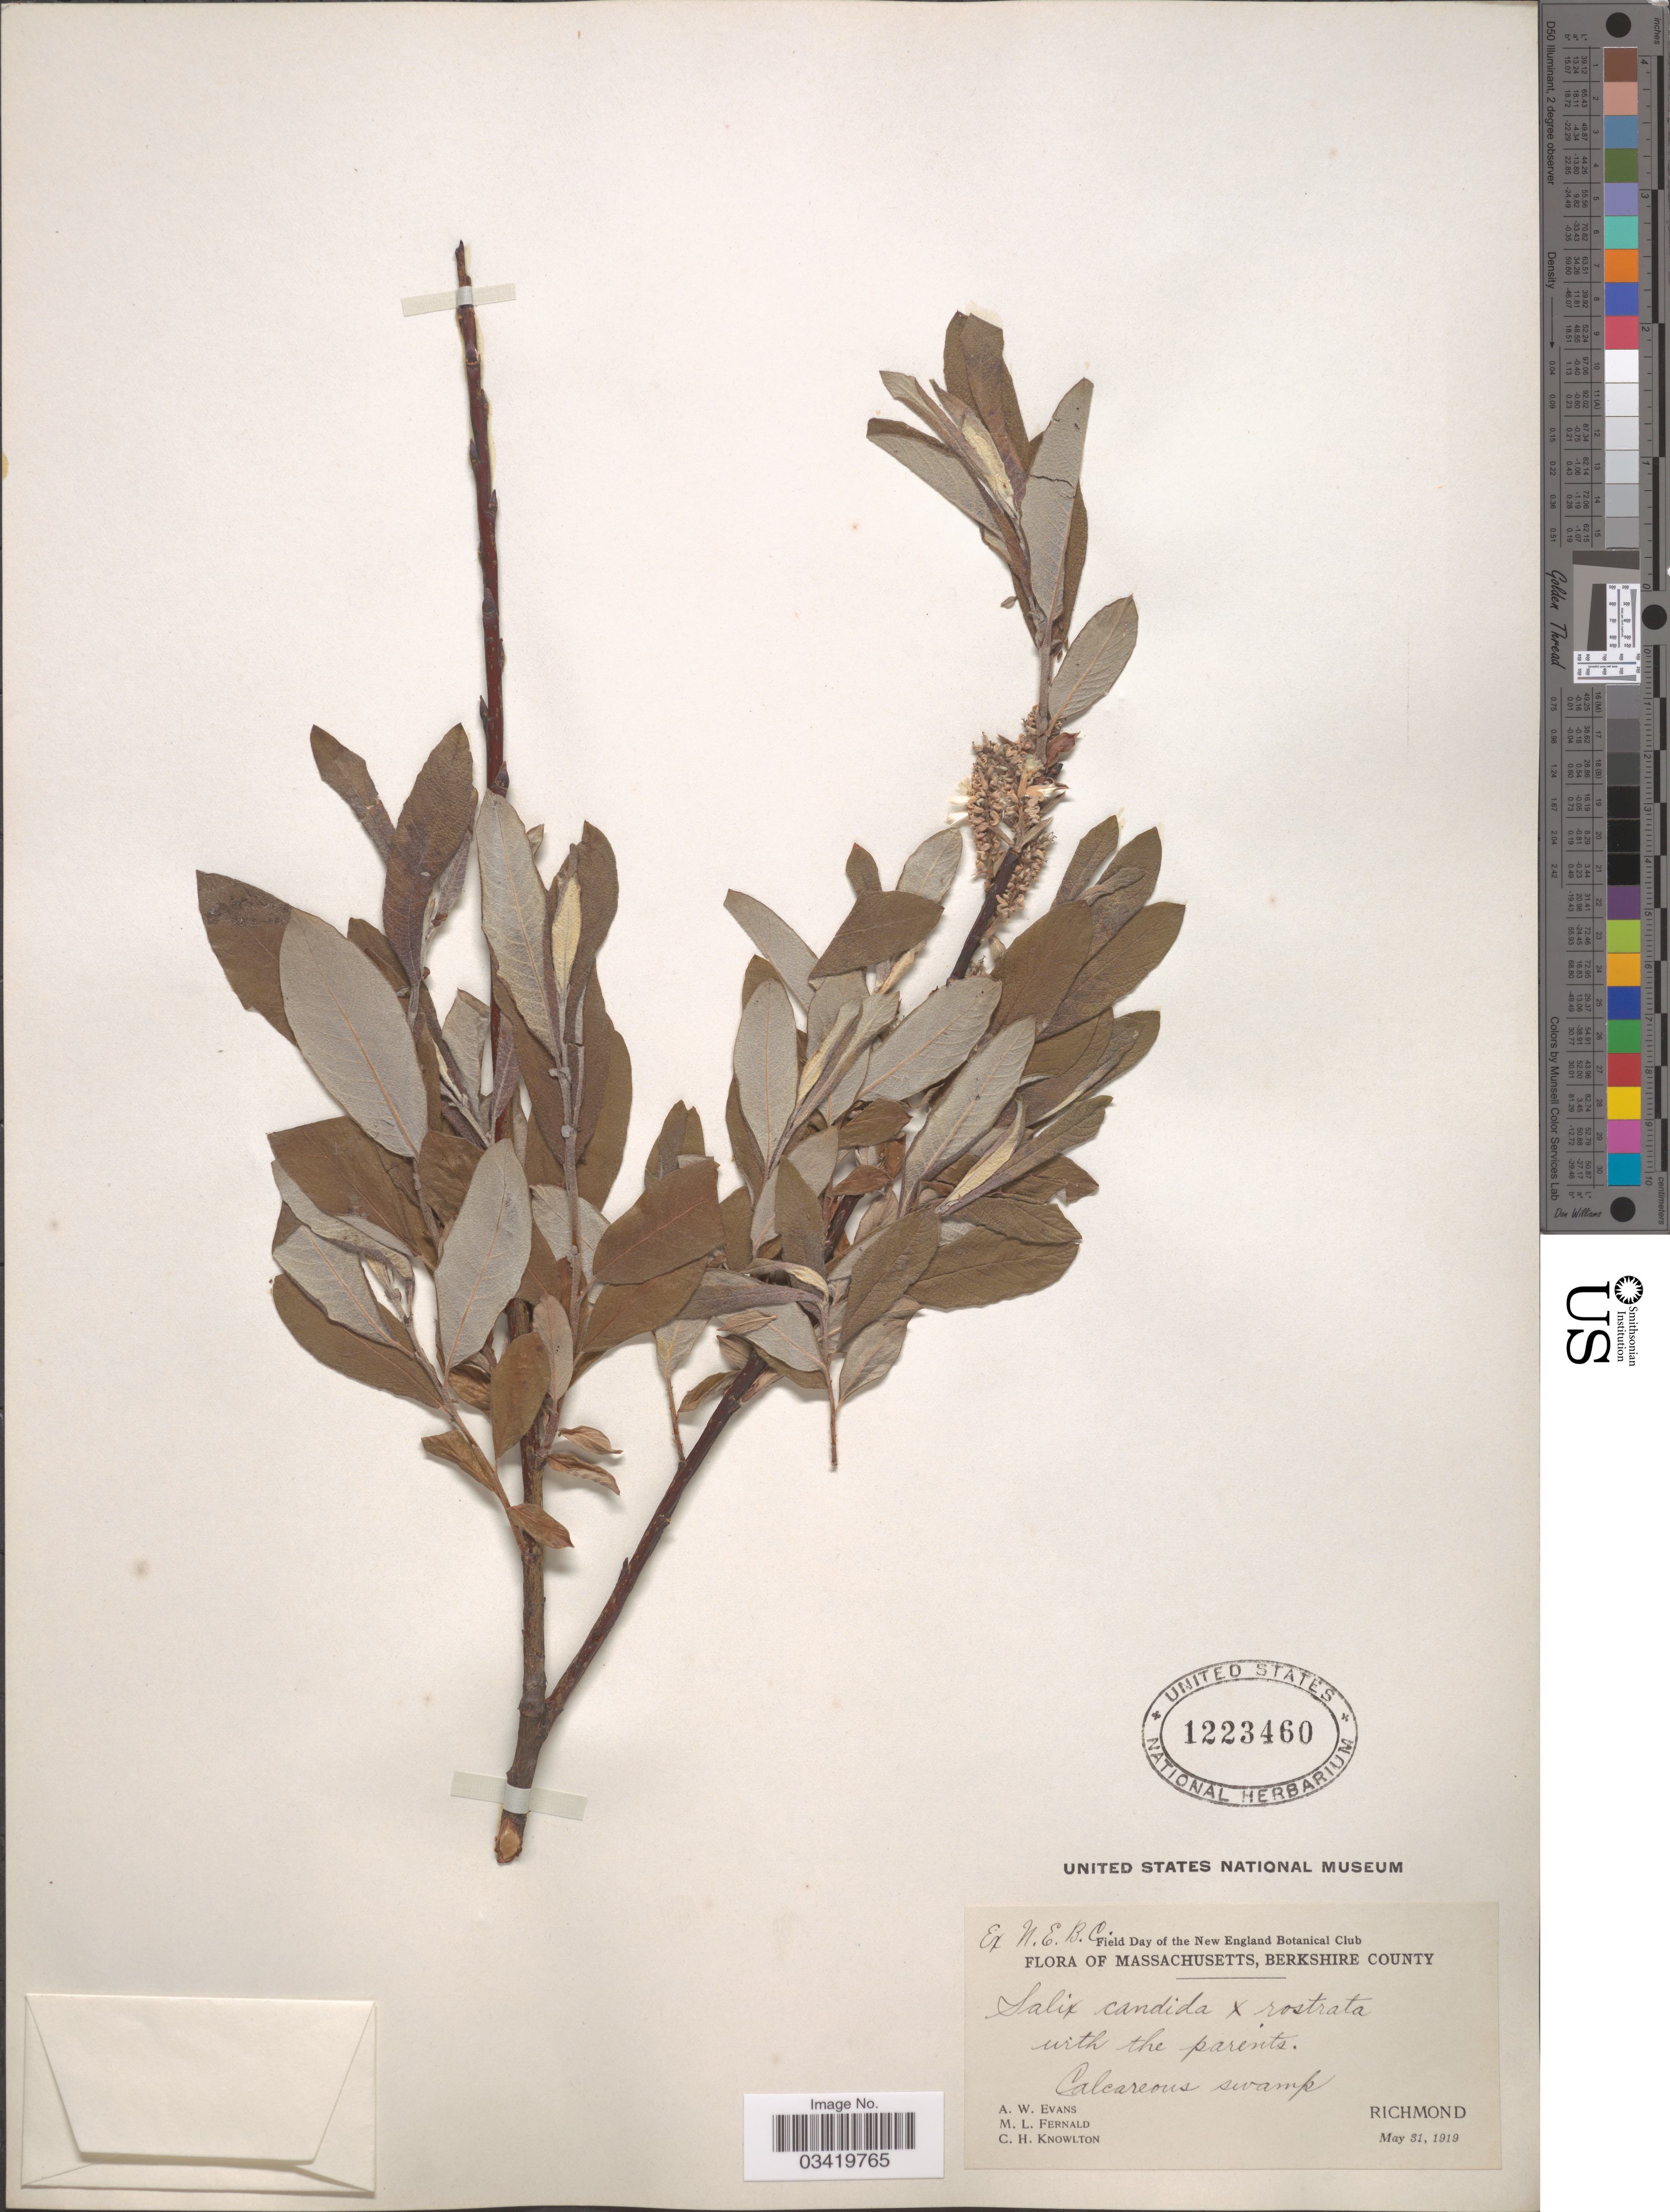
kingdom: Plantae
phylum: Tracheophyta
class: Magnoliopsida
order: Malpighiales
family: Salicaceae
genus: Salix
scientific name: Salix candida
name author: Flüggé ex Willd.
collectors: A. W. Evans, M. L. Fernald & C. H. Knowlton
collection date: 1919-05-31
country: United States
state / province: Massachusetts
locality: Berkshire County. Calcareous swamp. Richmond.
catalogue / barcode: US 1223460